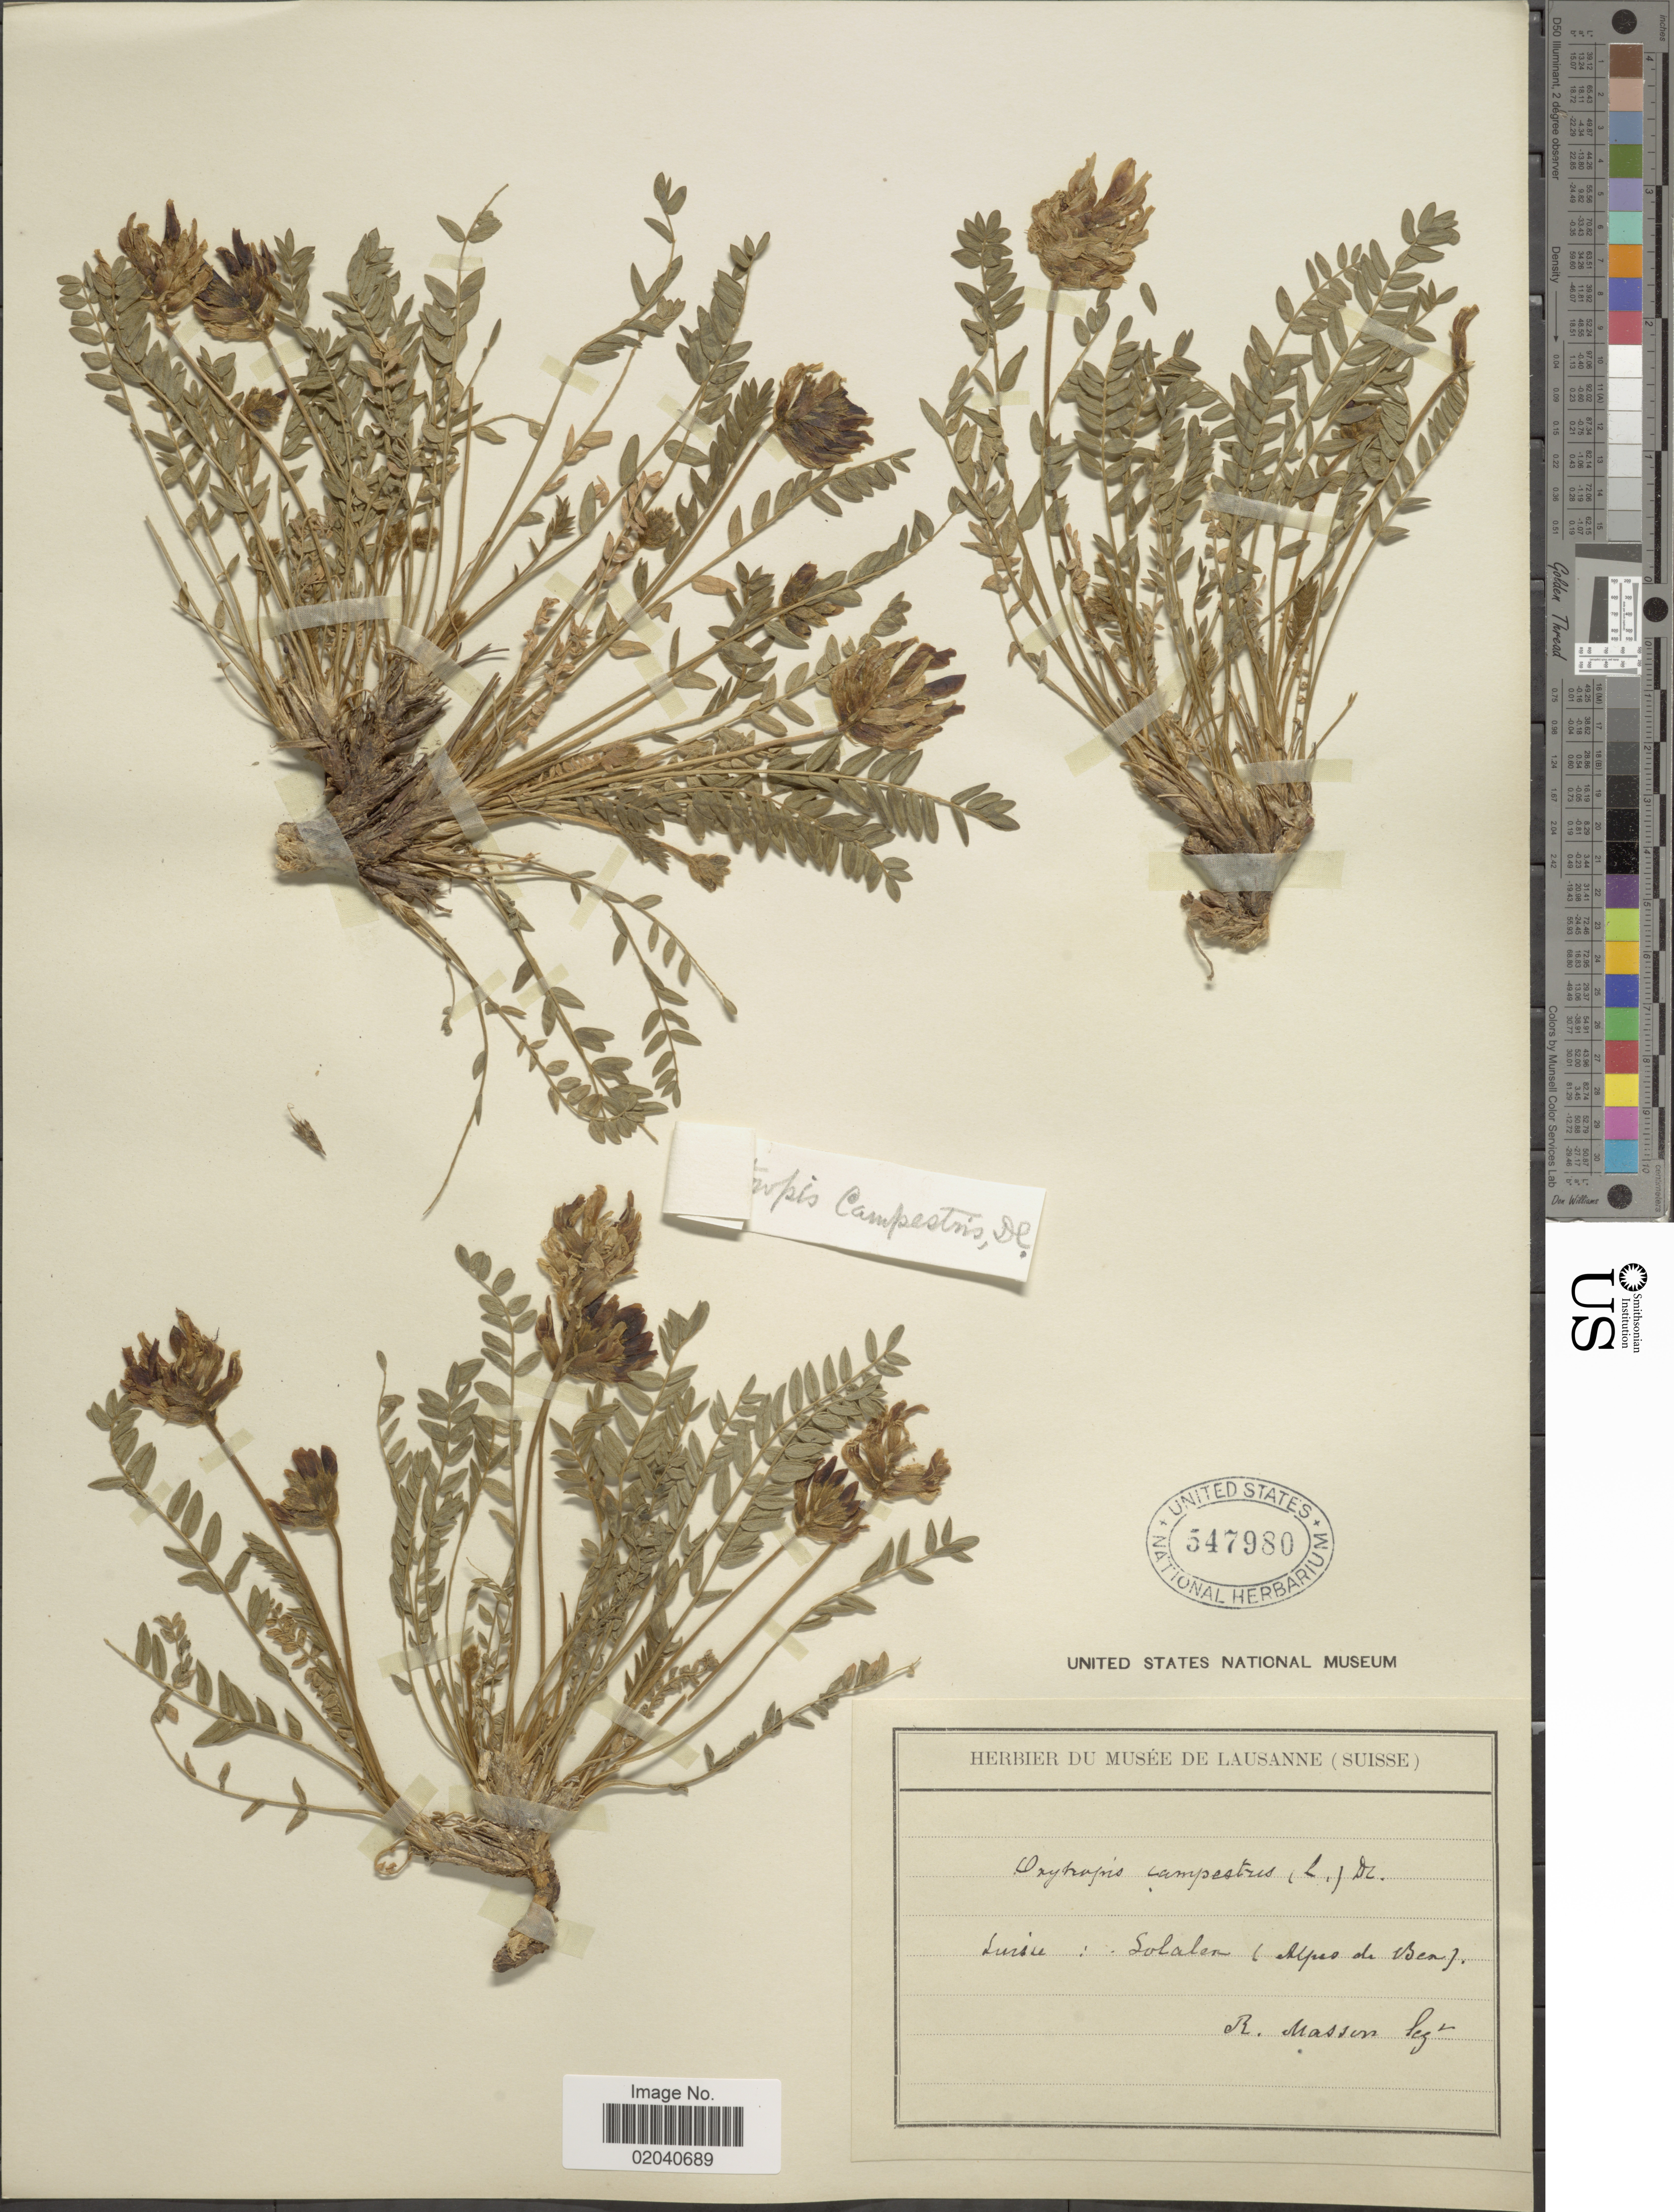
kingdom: Plantae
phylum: Tracheophyta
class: Magnoliopsida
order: Fabales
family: Fabaceae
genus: Oxytropis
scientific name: Oxytropis campestris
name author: (L.) DC.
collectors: R. Masson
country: Switzerland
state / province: Vaud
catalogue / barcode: US 547980